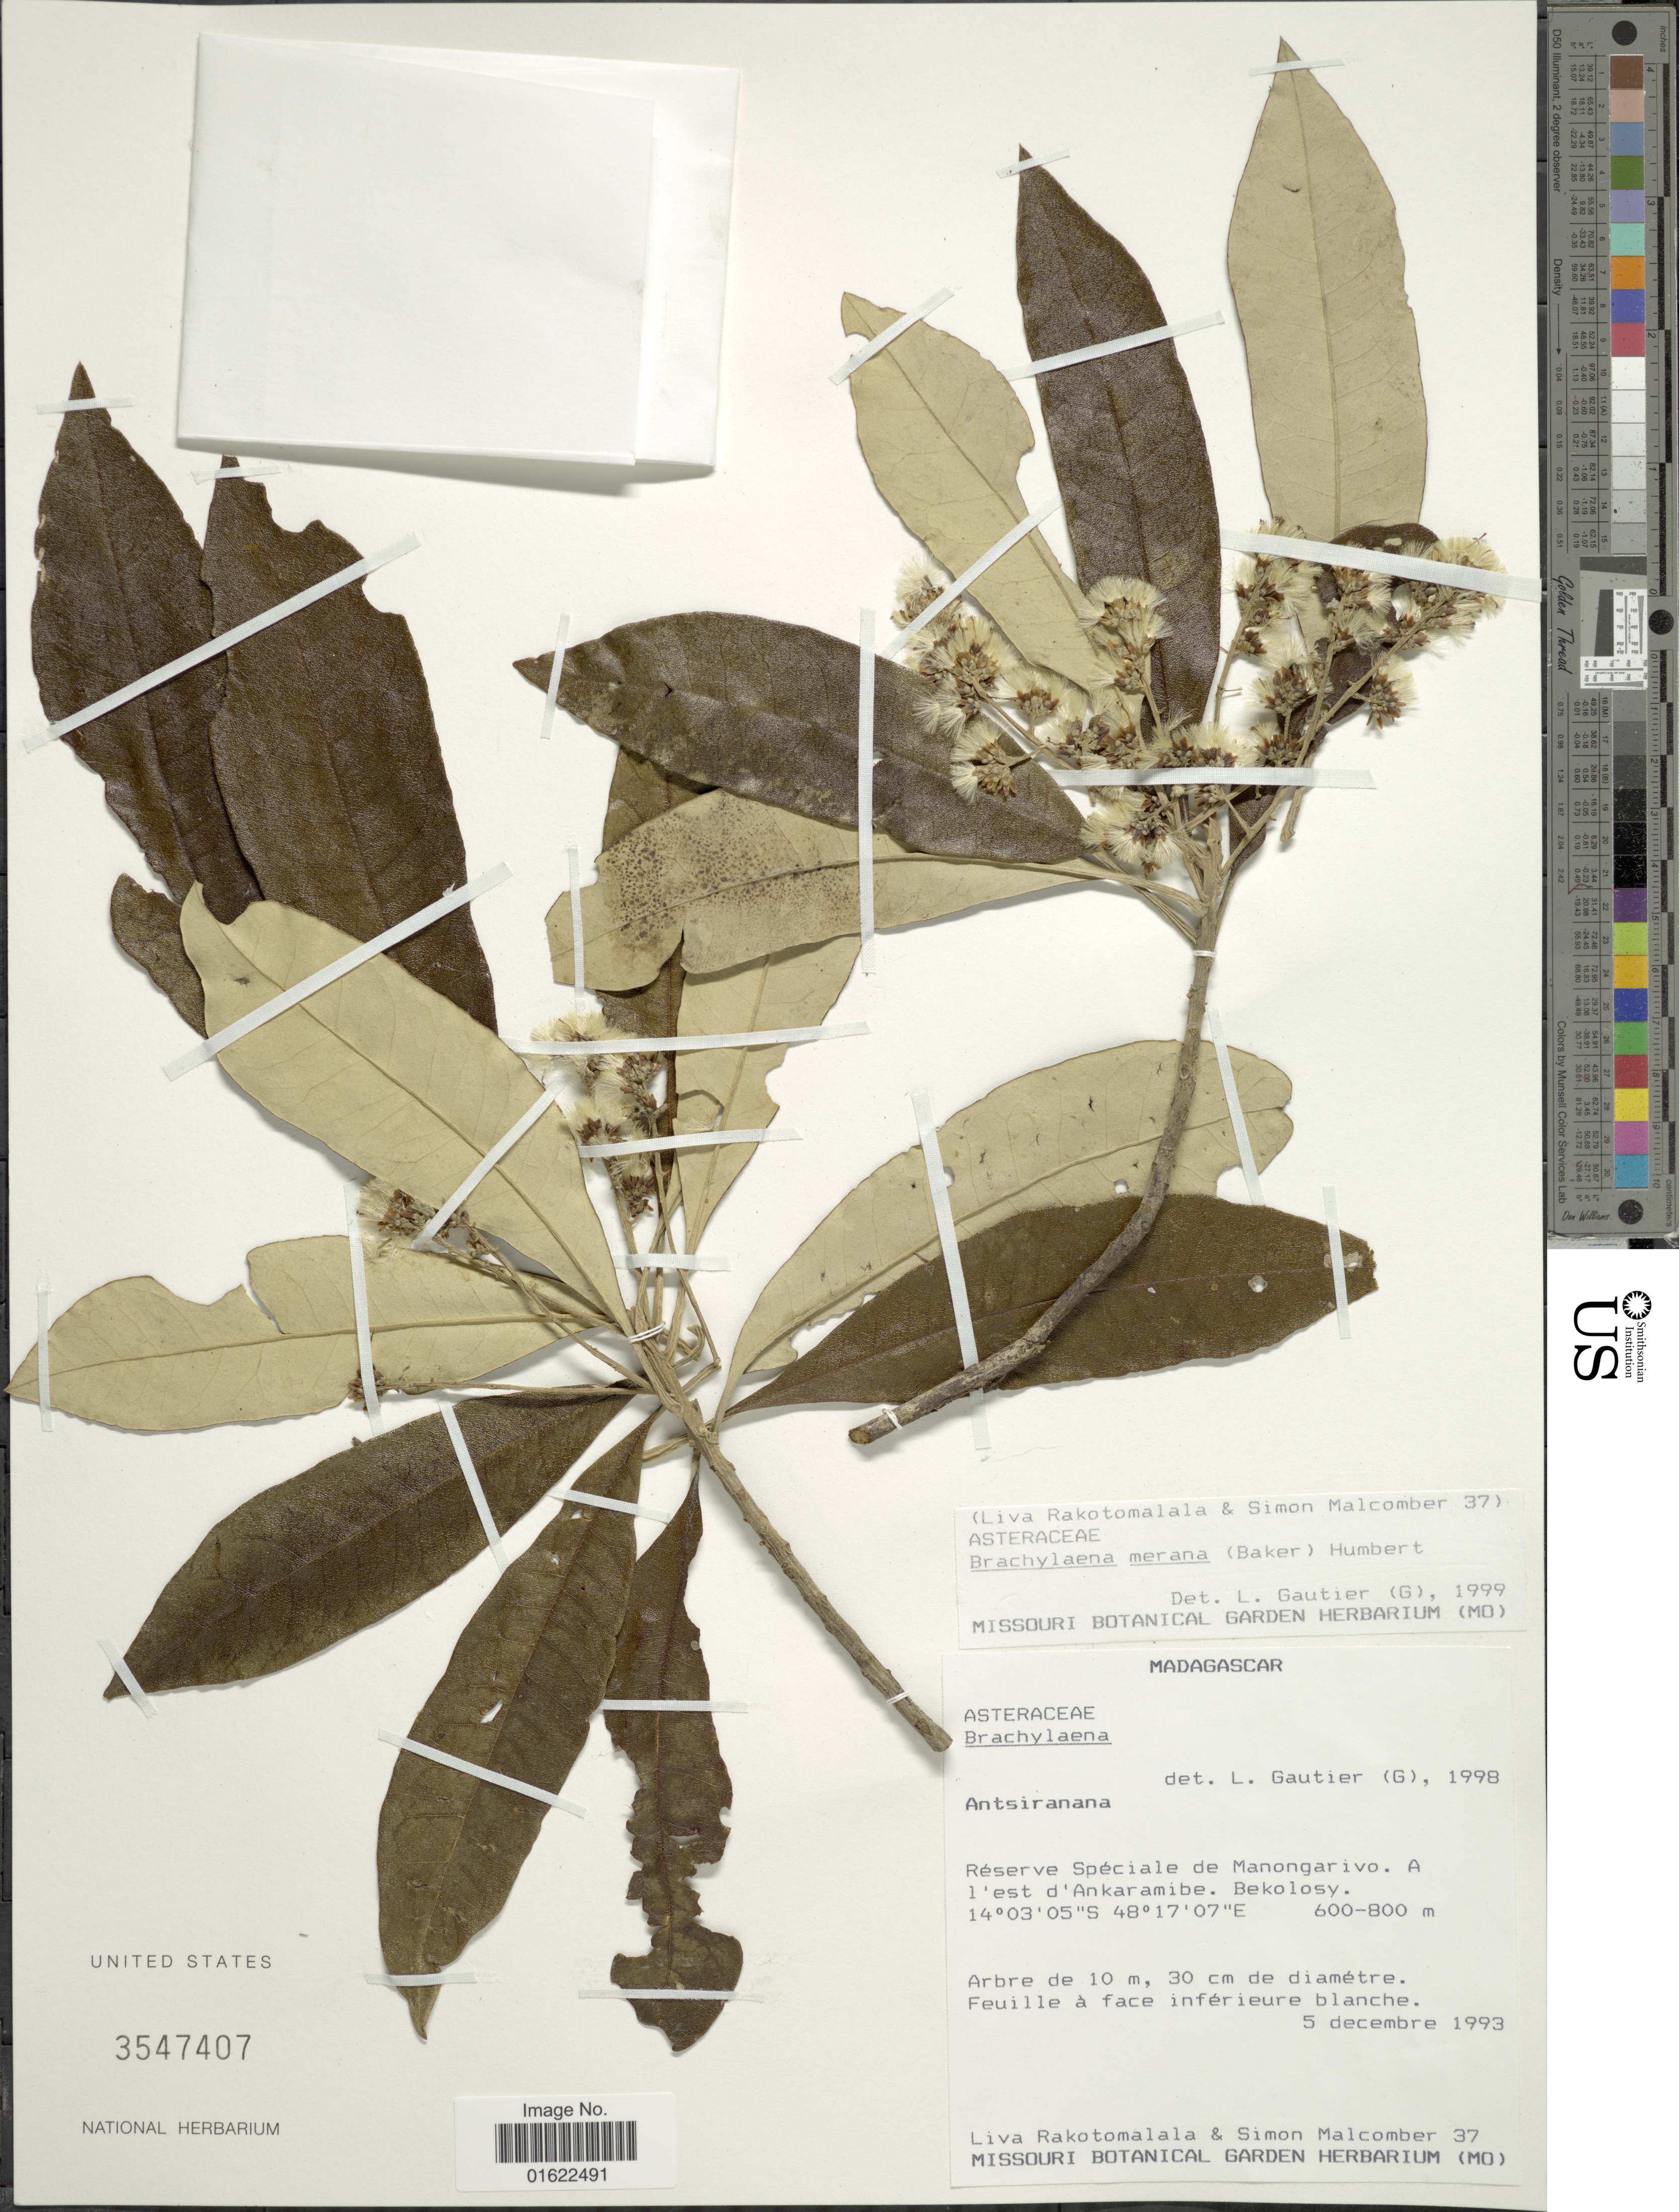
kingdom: Plantae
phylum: Tracheophyta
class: Magnoliopsida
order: Asterales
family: Asteraceae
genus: Brachylaena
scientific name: Brachylaena merana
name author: Humbert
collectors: L. Rakotomalala & S. T. Malcomber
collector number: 37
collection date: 1993-12-05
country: Madagascar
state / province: Diana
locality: Réserve Spéciale de Manongarivo, A l'est d'Ankaramibe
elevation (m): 600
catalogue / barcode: US 3547407